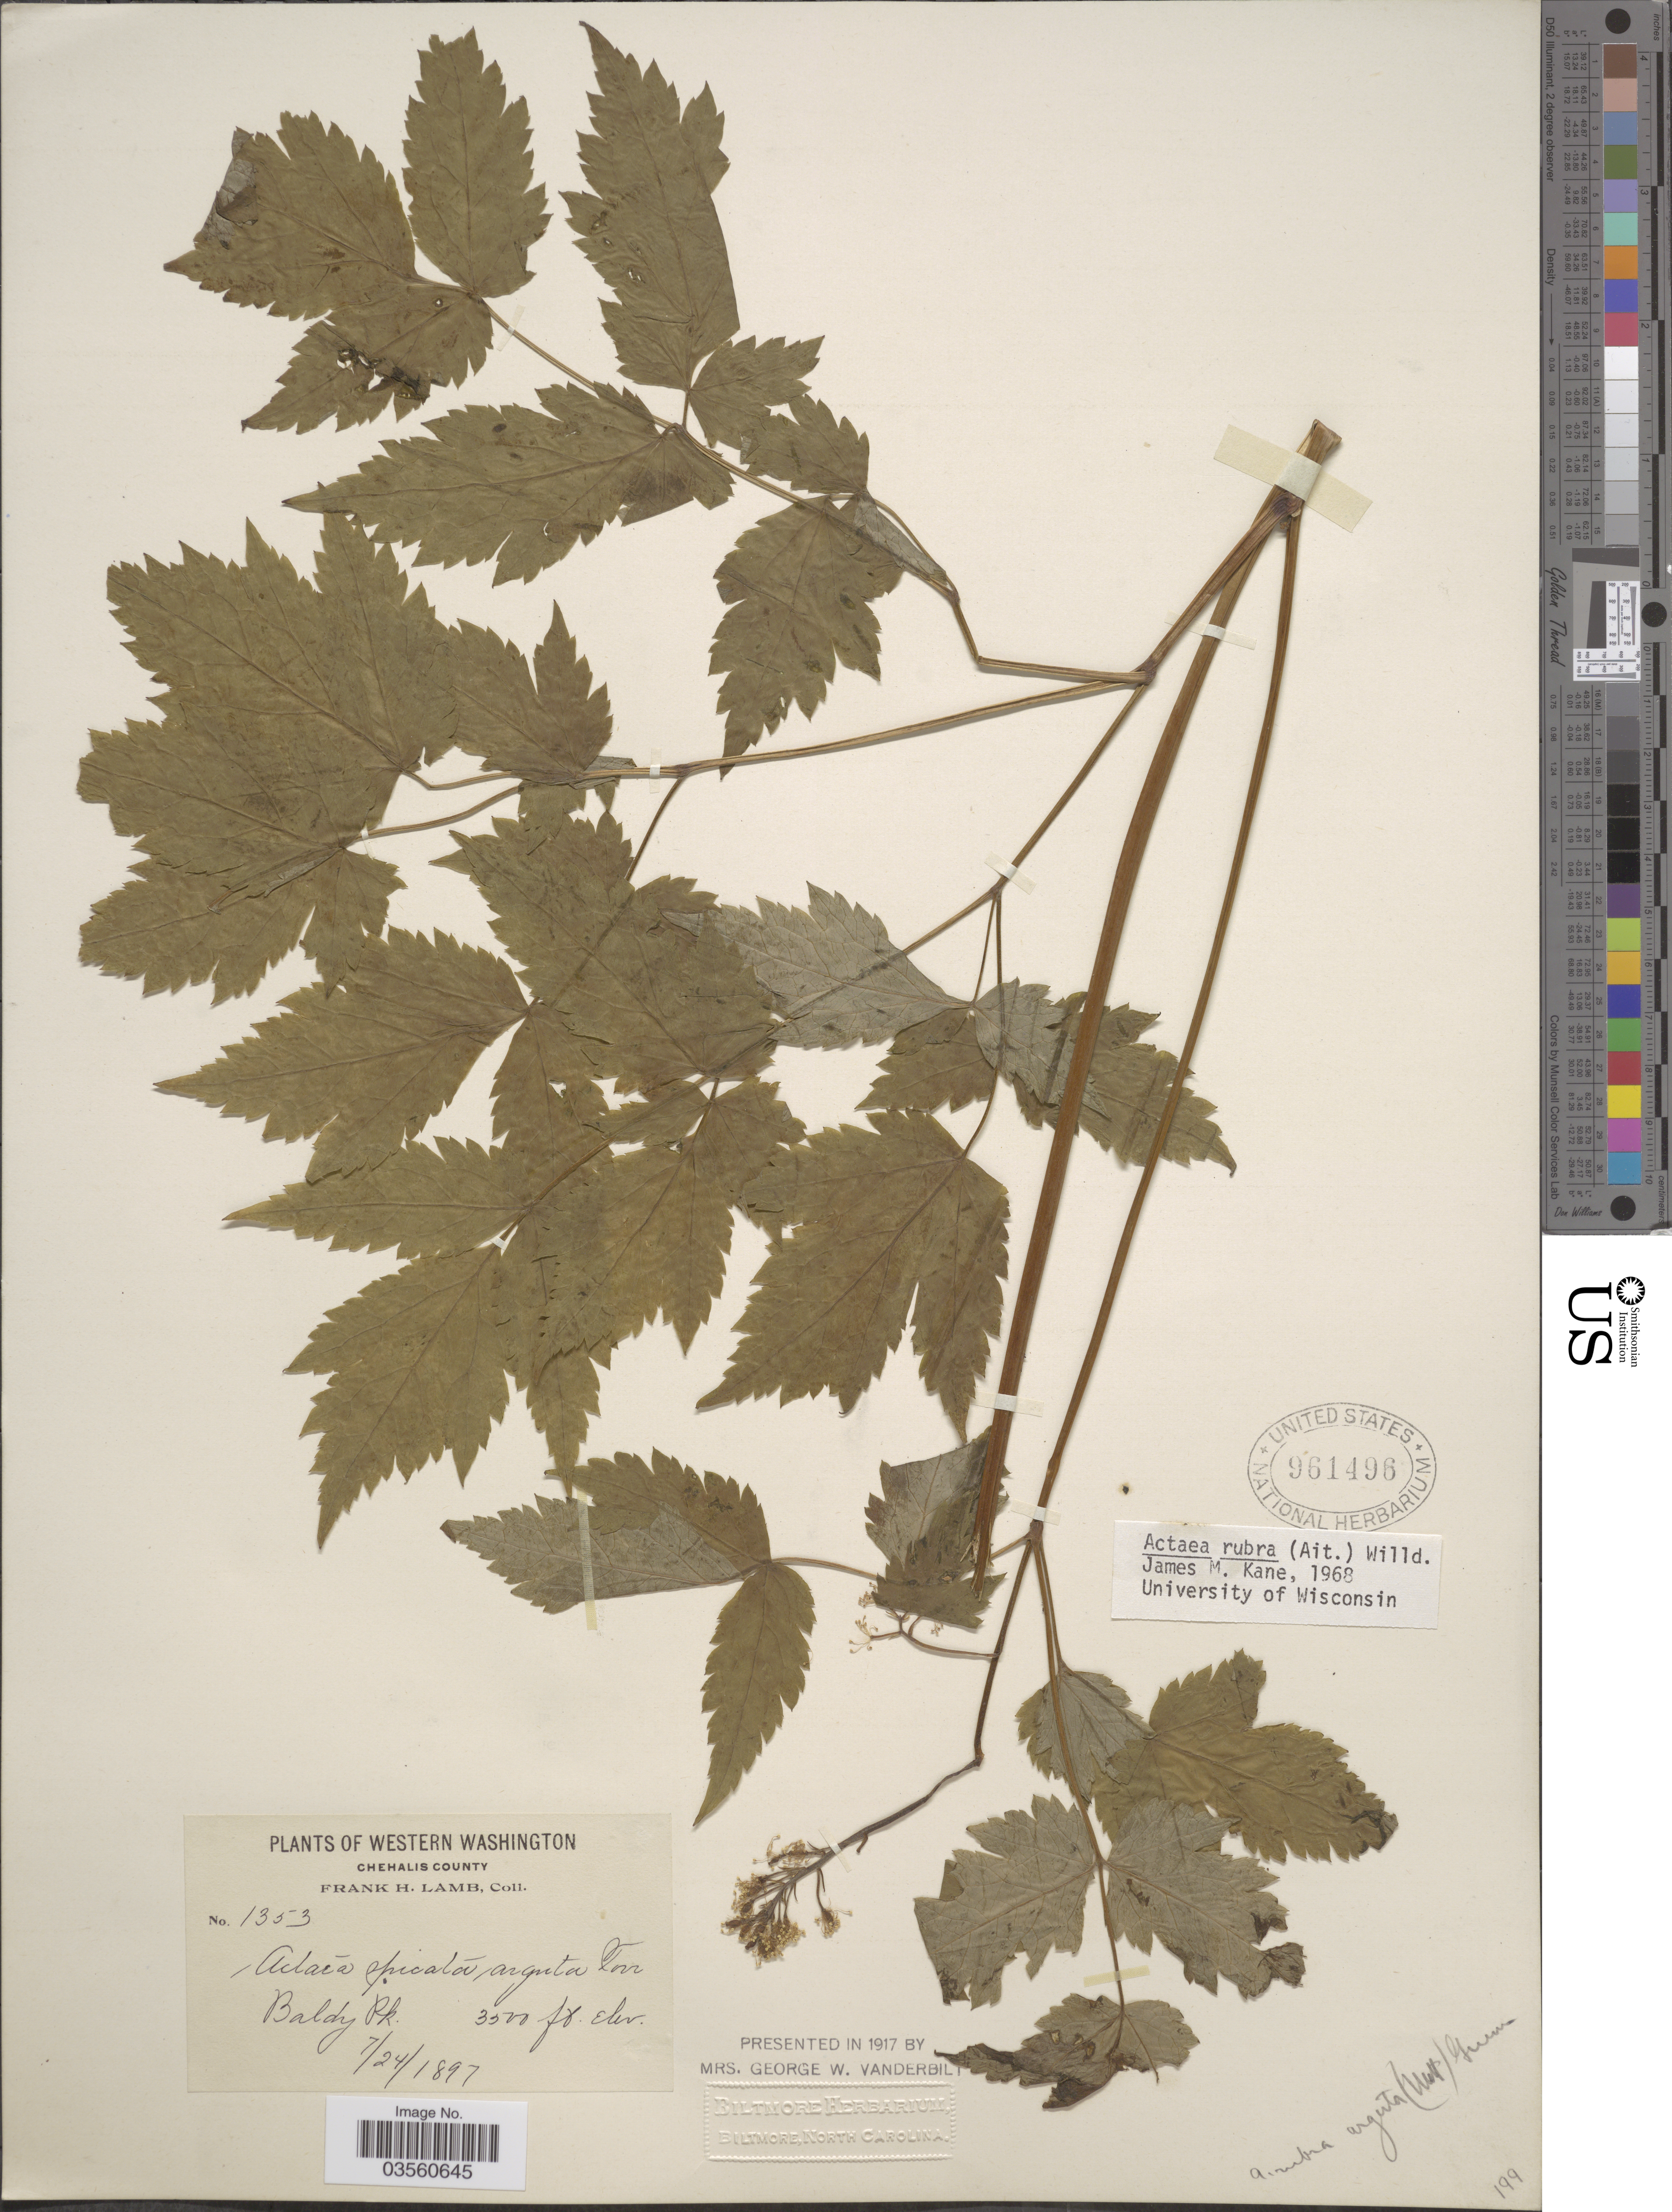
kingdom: Plantae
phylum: Tracheophyta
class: Magnoliopsida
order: Ranunculales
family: Ranunculaceae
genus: Actaea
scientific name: Actaea rubra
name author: (Aiton) Willd.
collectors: F. H. Lamb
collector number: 1353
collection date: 1897-07-24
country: United States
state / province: Washington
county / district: Grays Harbor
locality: Western Washington. Baldy Peak [Mount O'Neill].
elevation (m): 1067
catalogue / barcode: US 961496